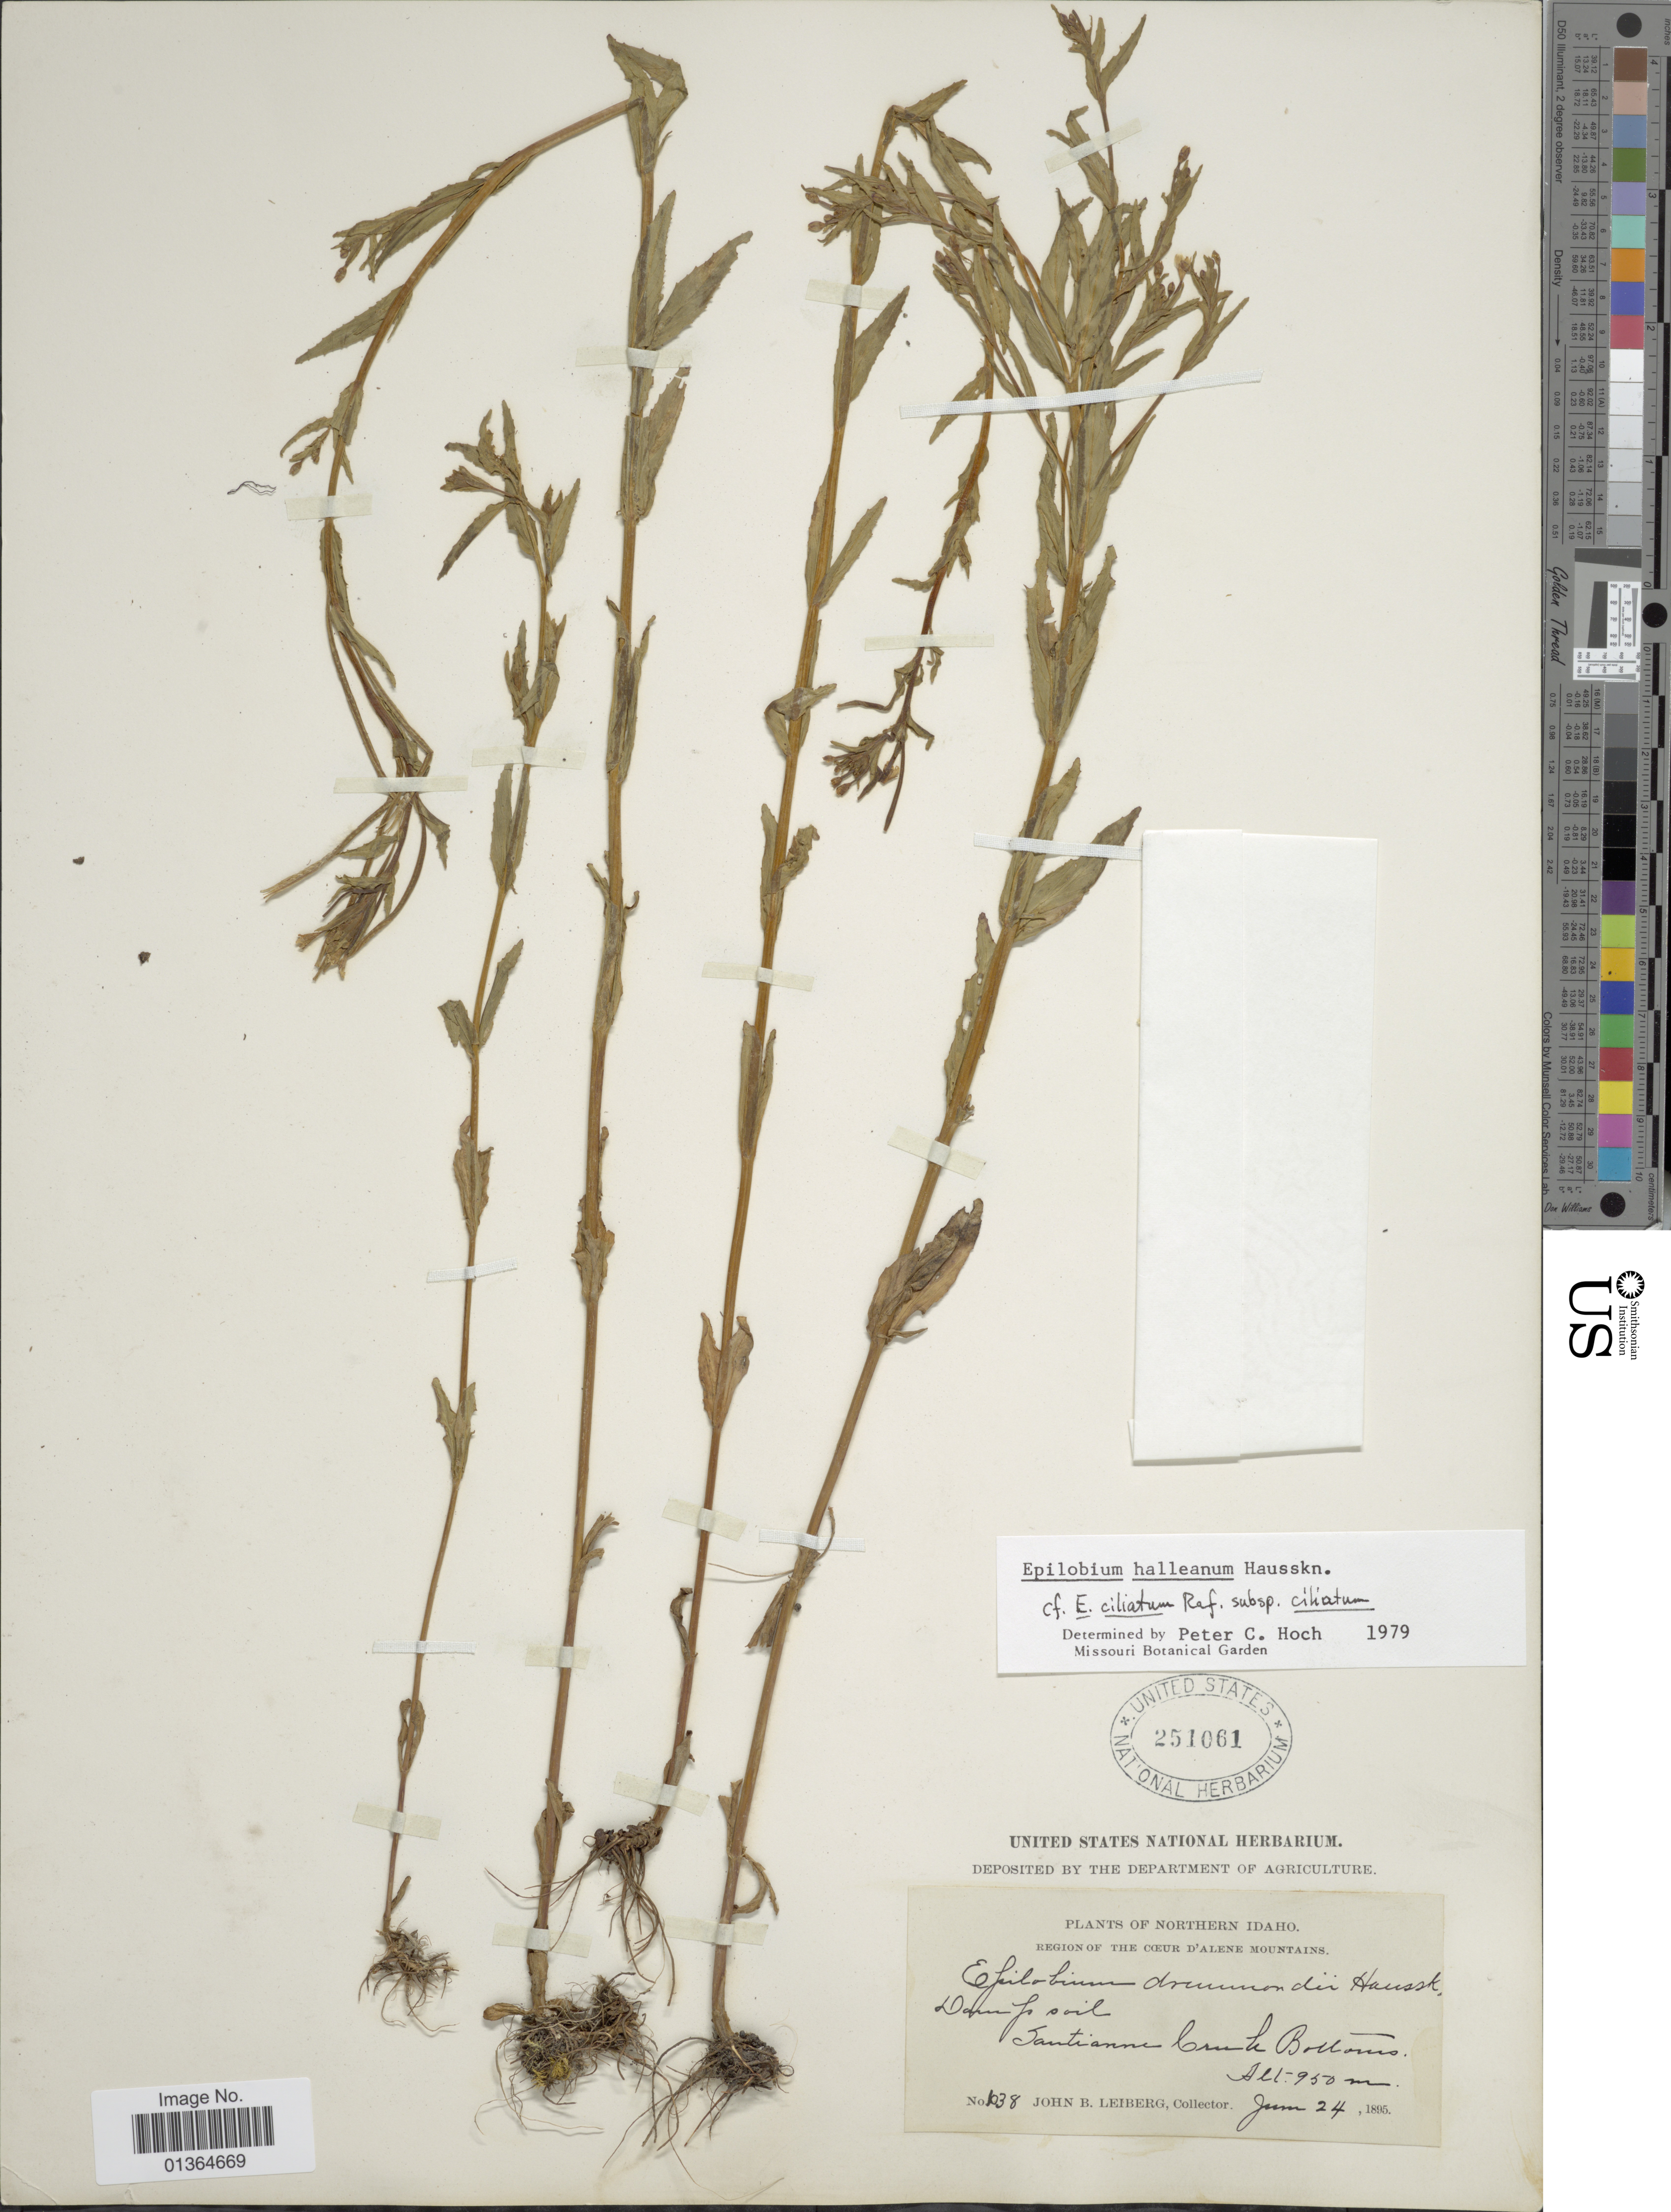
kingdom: Plantae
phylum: Tracheophyta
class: Magnoliopsida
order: Myrtales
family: Onagraceae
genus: Epilobium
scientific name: Epilobium hallianum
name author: Hausskn.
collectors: J. B. Leiberg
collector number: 1038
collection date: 1895-06-24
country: United States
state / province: Idaho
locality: Northern Idaho, Region of the Coeur d'Alene Mountains. Santianne Creek Bottoms.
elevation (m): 950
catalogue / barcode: US 251061